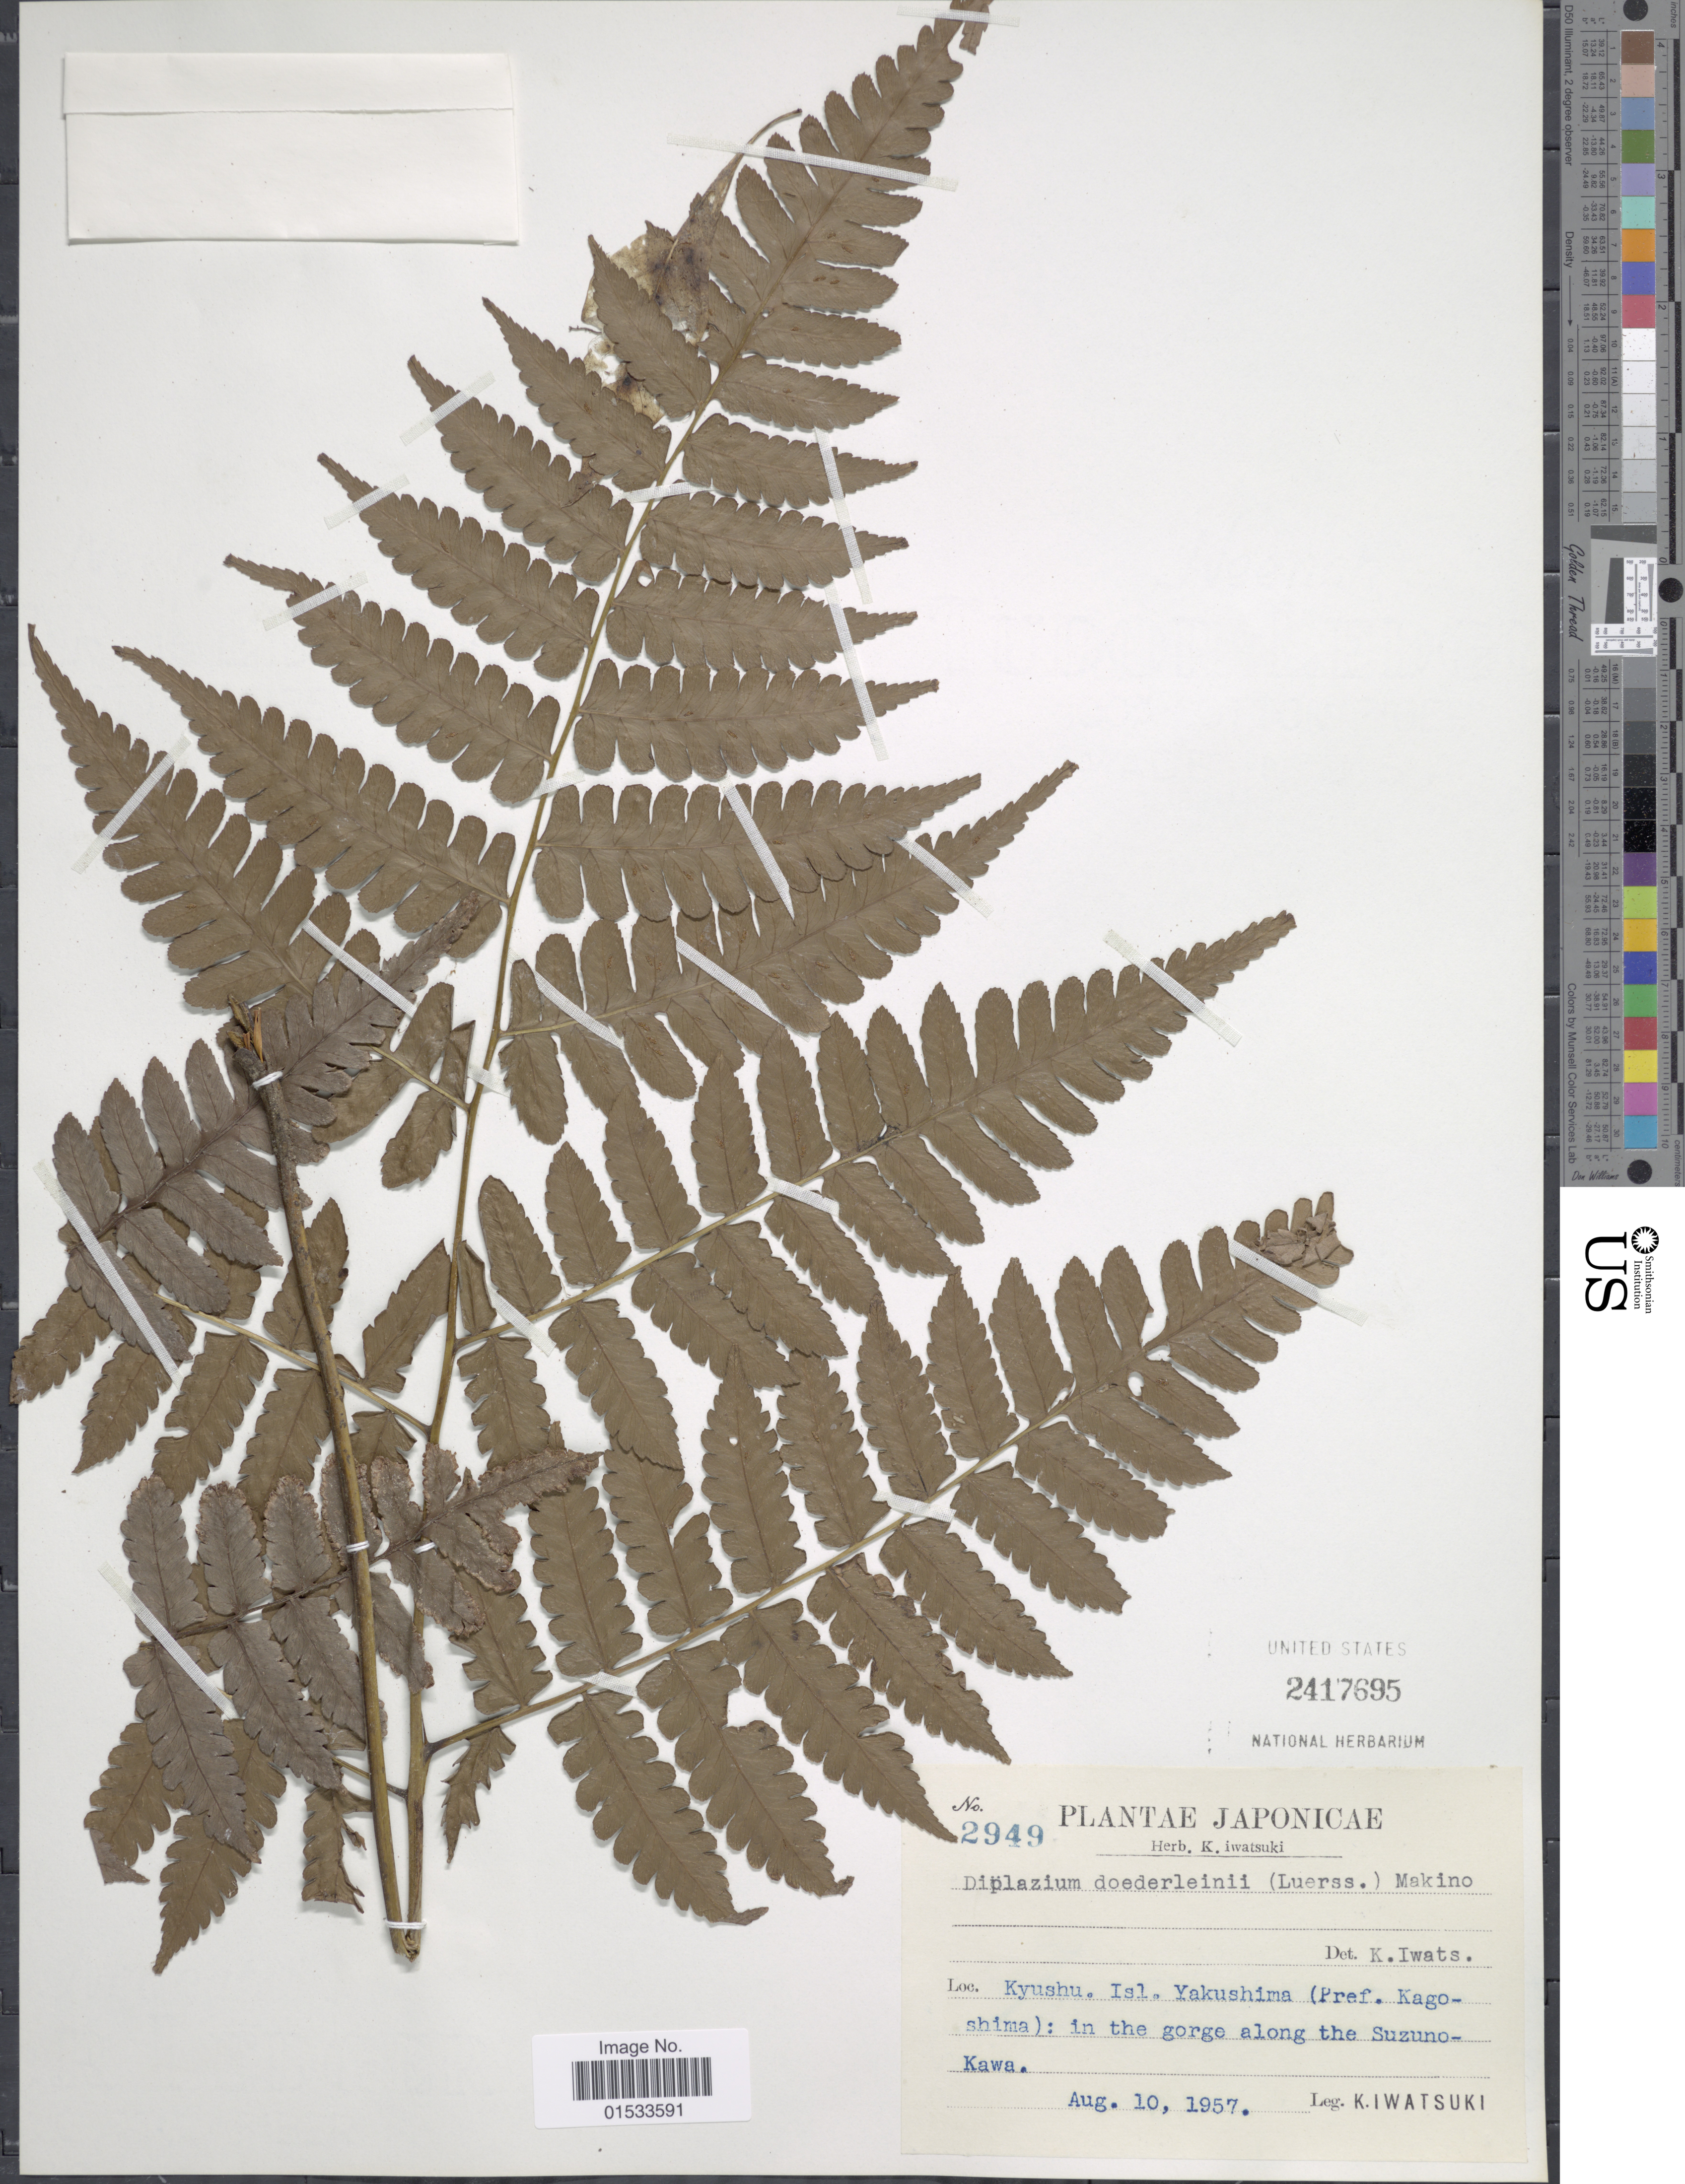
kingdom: Plantae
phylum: Tracheophyta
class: Polypodiopsida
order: Polypodiales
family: Athyriaceae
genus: Diplazium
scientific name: Diplazium doederleinii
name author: (Luerss.) Makino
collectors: K. Iwatsuki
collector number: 2949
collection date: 1957-08-10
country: Japan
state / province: Kagosima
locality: Kyushu, Isl. Yakushima: in the gorge along the Suzuno-kawa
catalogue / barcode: US 2417695